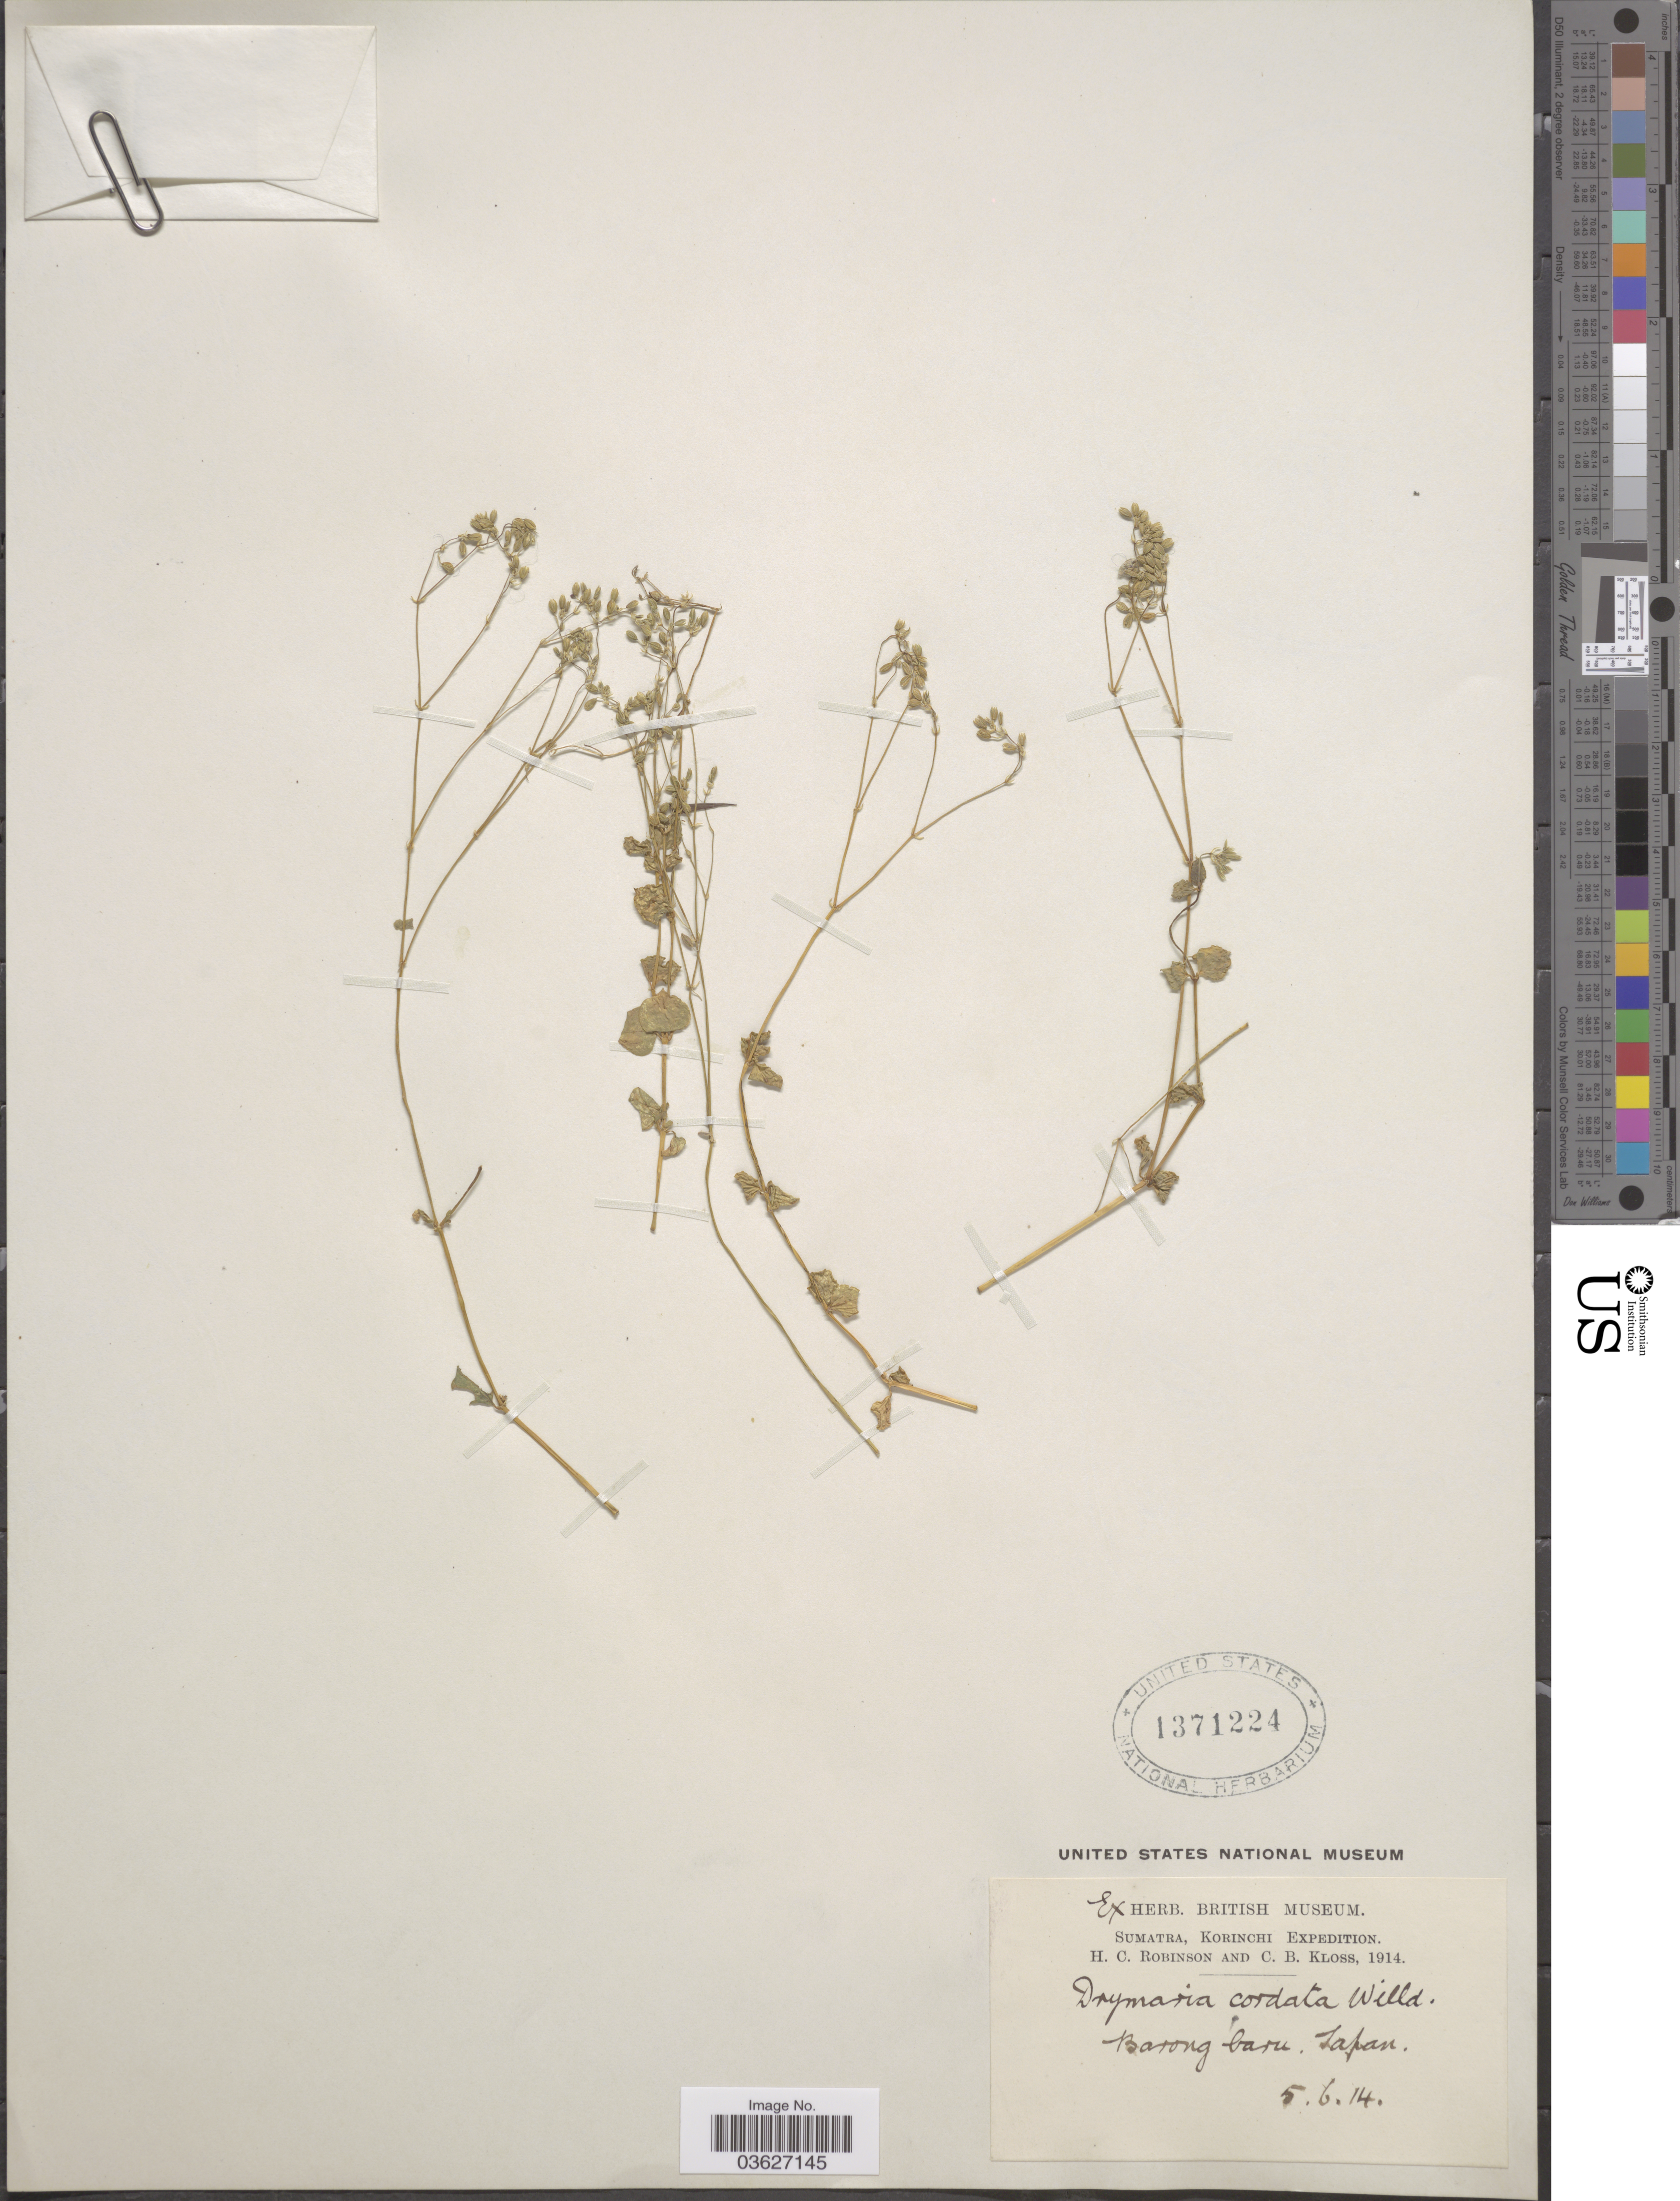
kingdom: Plantae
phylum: Tracheophyta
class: Magnoliopsida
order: Caryophyllales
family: Caryophyllaceae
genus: Drymaria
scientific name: Drymaria cordata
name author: (L.) Willd. ex Schult.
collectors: H. C. Robinson & C. Kloss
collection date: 1914-06-05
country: Indonesia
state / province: Sumatra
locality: Korinchi. Barong baru. Tapan.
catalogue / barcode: US 1371224